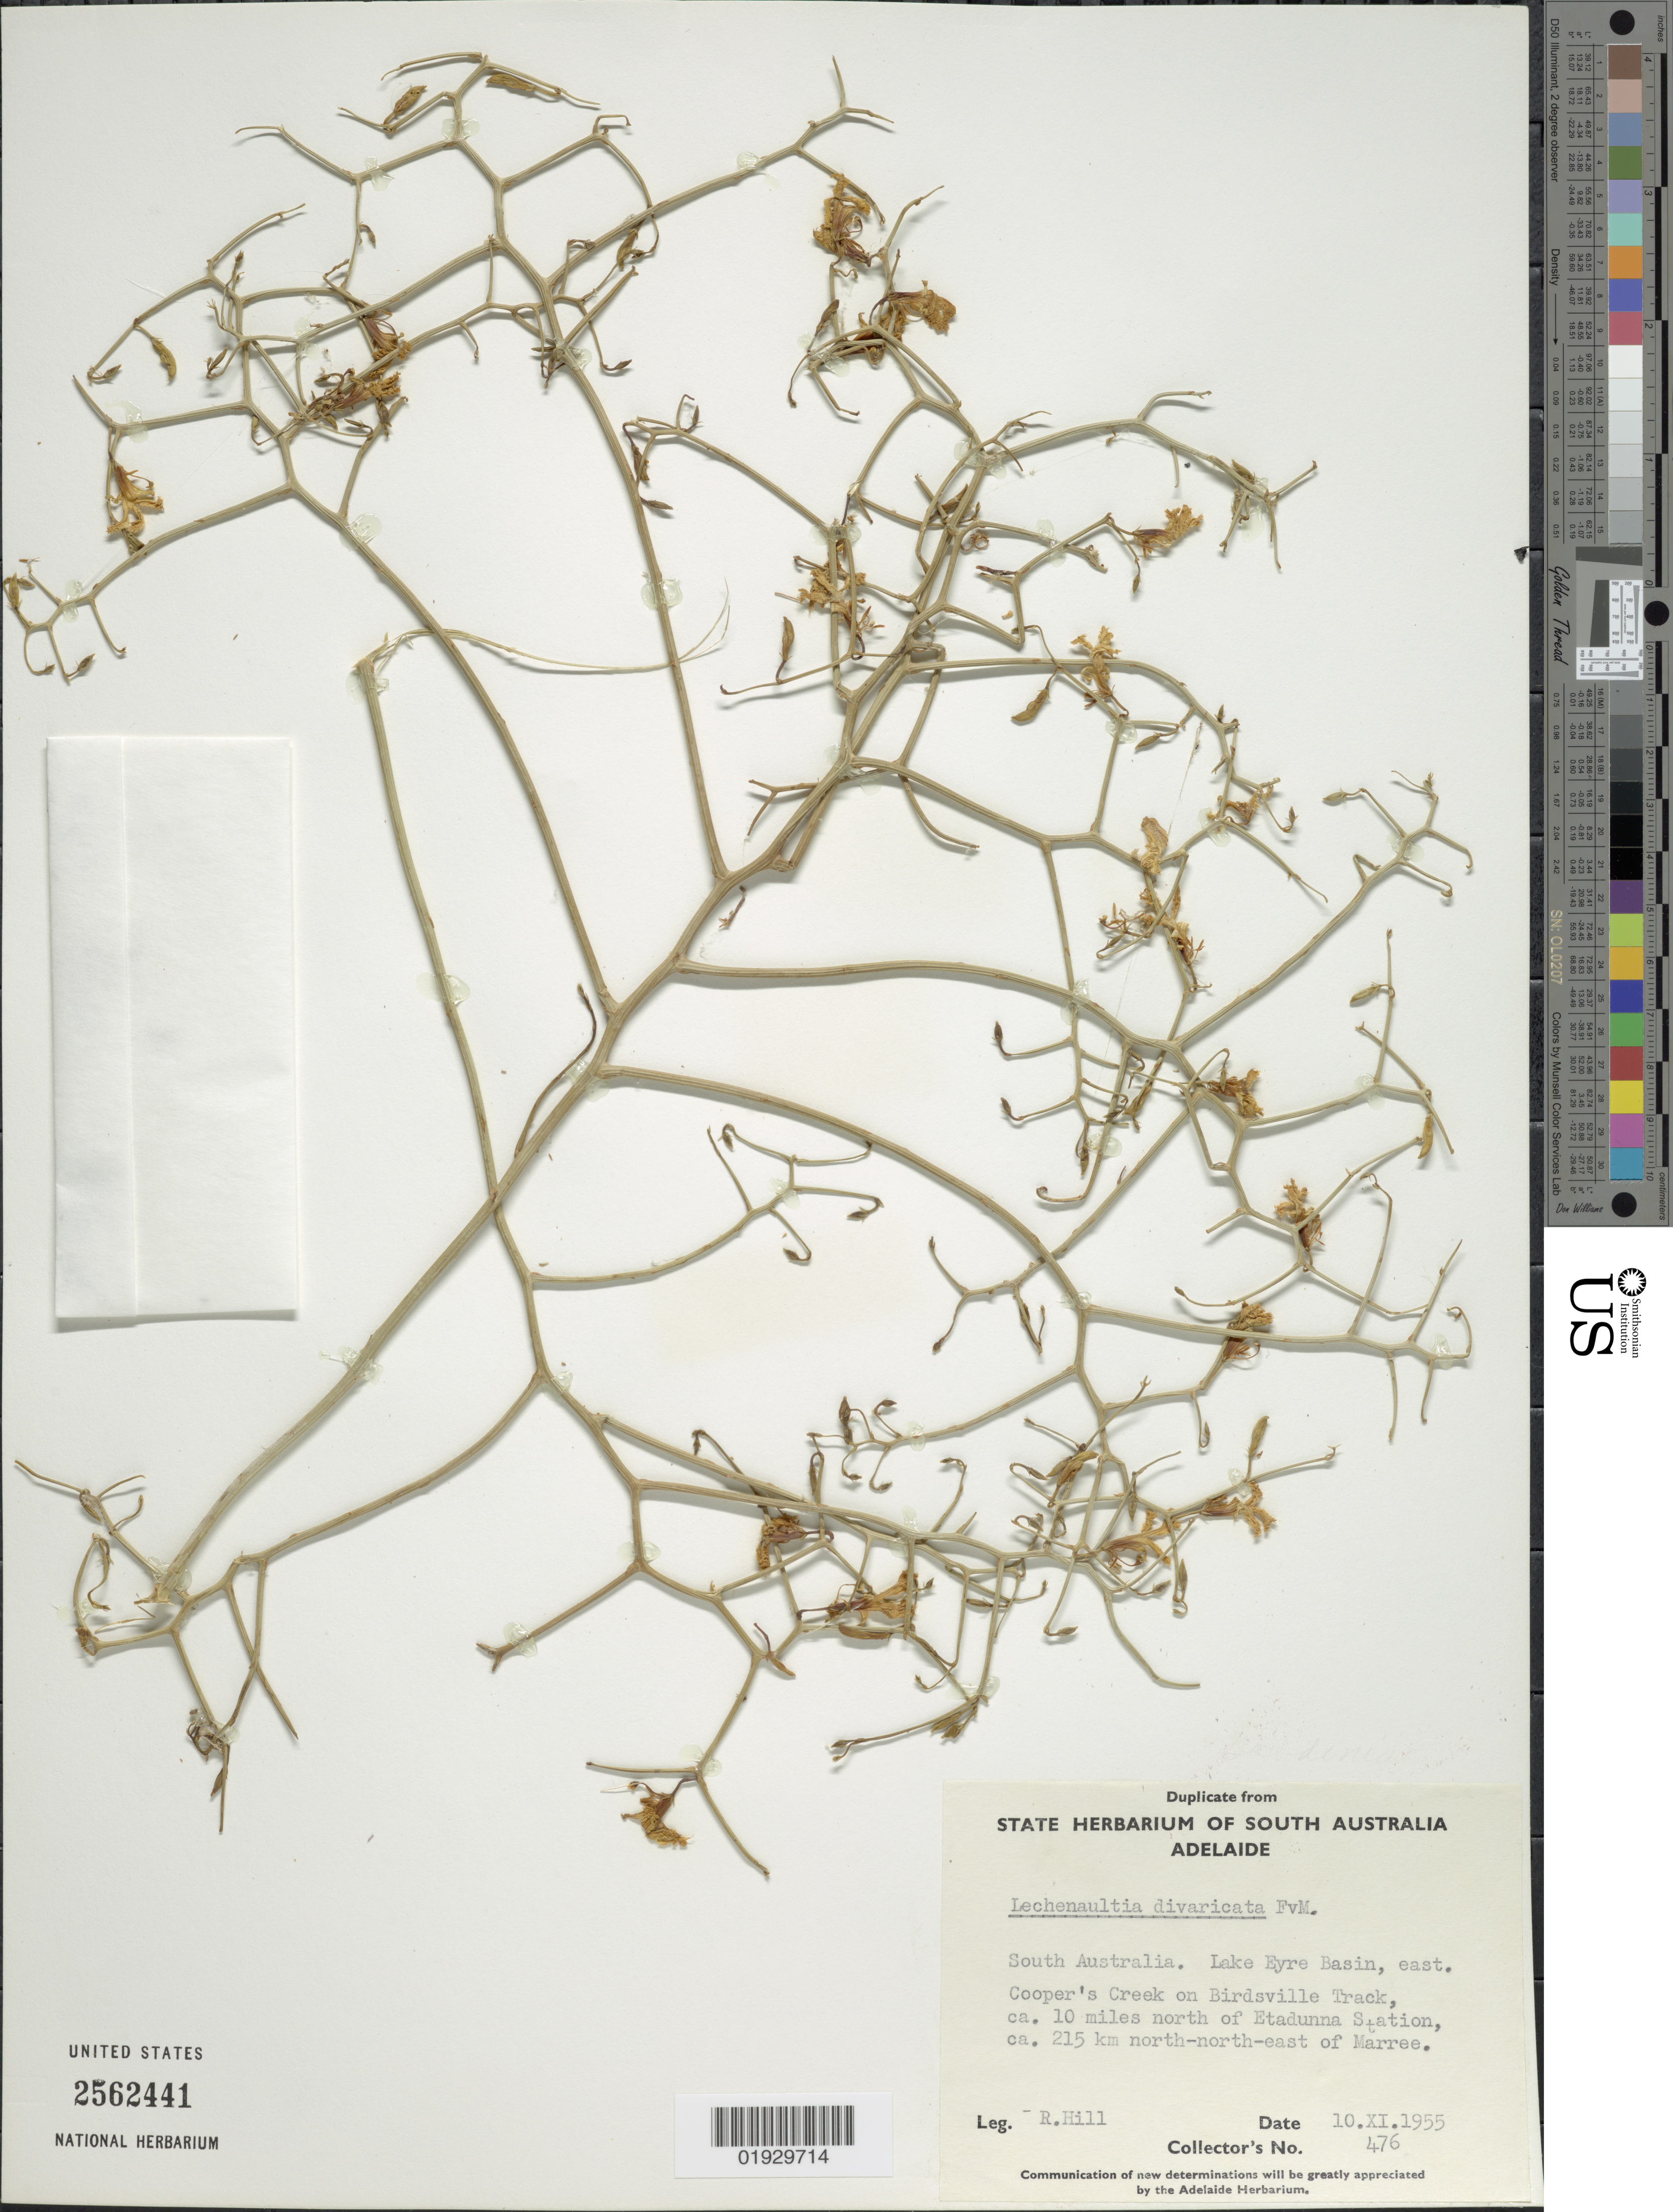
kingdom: Plantae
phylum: Tracheophyta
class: Magnoliopsida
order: Asterales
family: Goodeniaceae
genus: Leschenaultia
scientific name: Leschenaultia divaricata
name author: F. Muell.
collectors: R. Hill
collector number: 476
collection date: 1955-11-10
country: Australia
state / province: South Australia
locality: Lake Eyre Basin, east. Cooper's Creek on Birdsville Track, ca. 10 miles north of Etadunna Station, ca. 215 km north-north-east of Marree.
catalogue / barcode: US 2562441